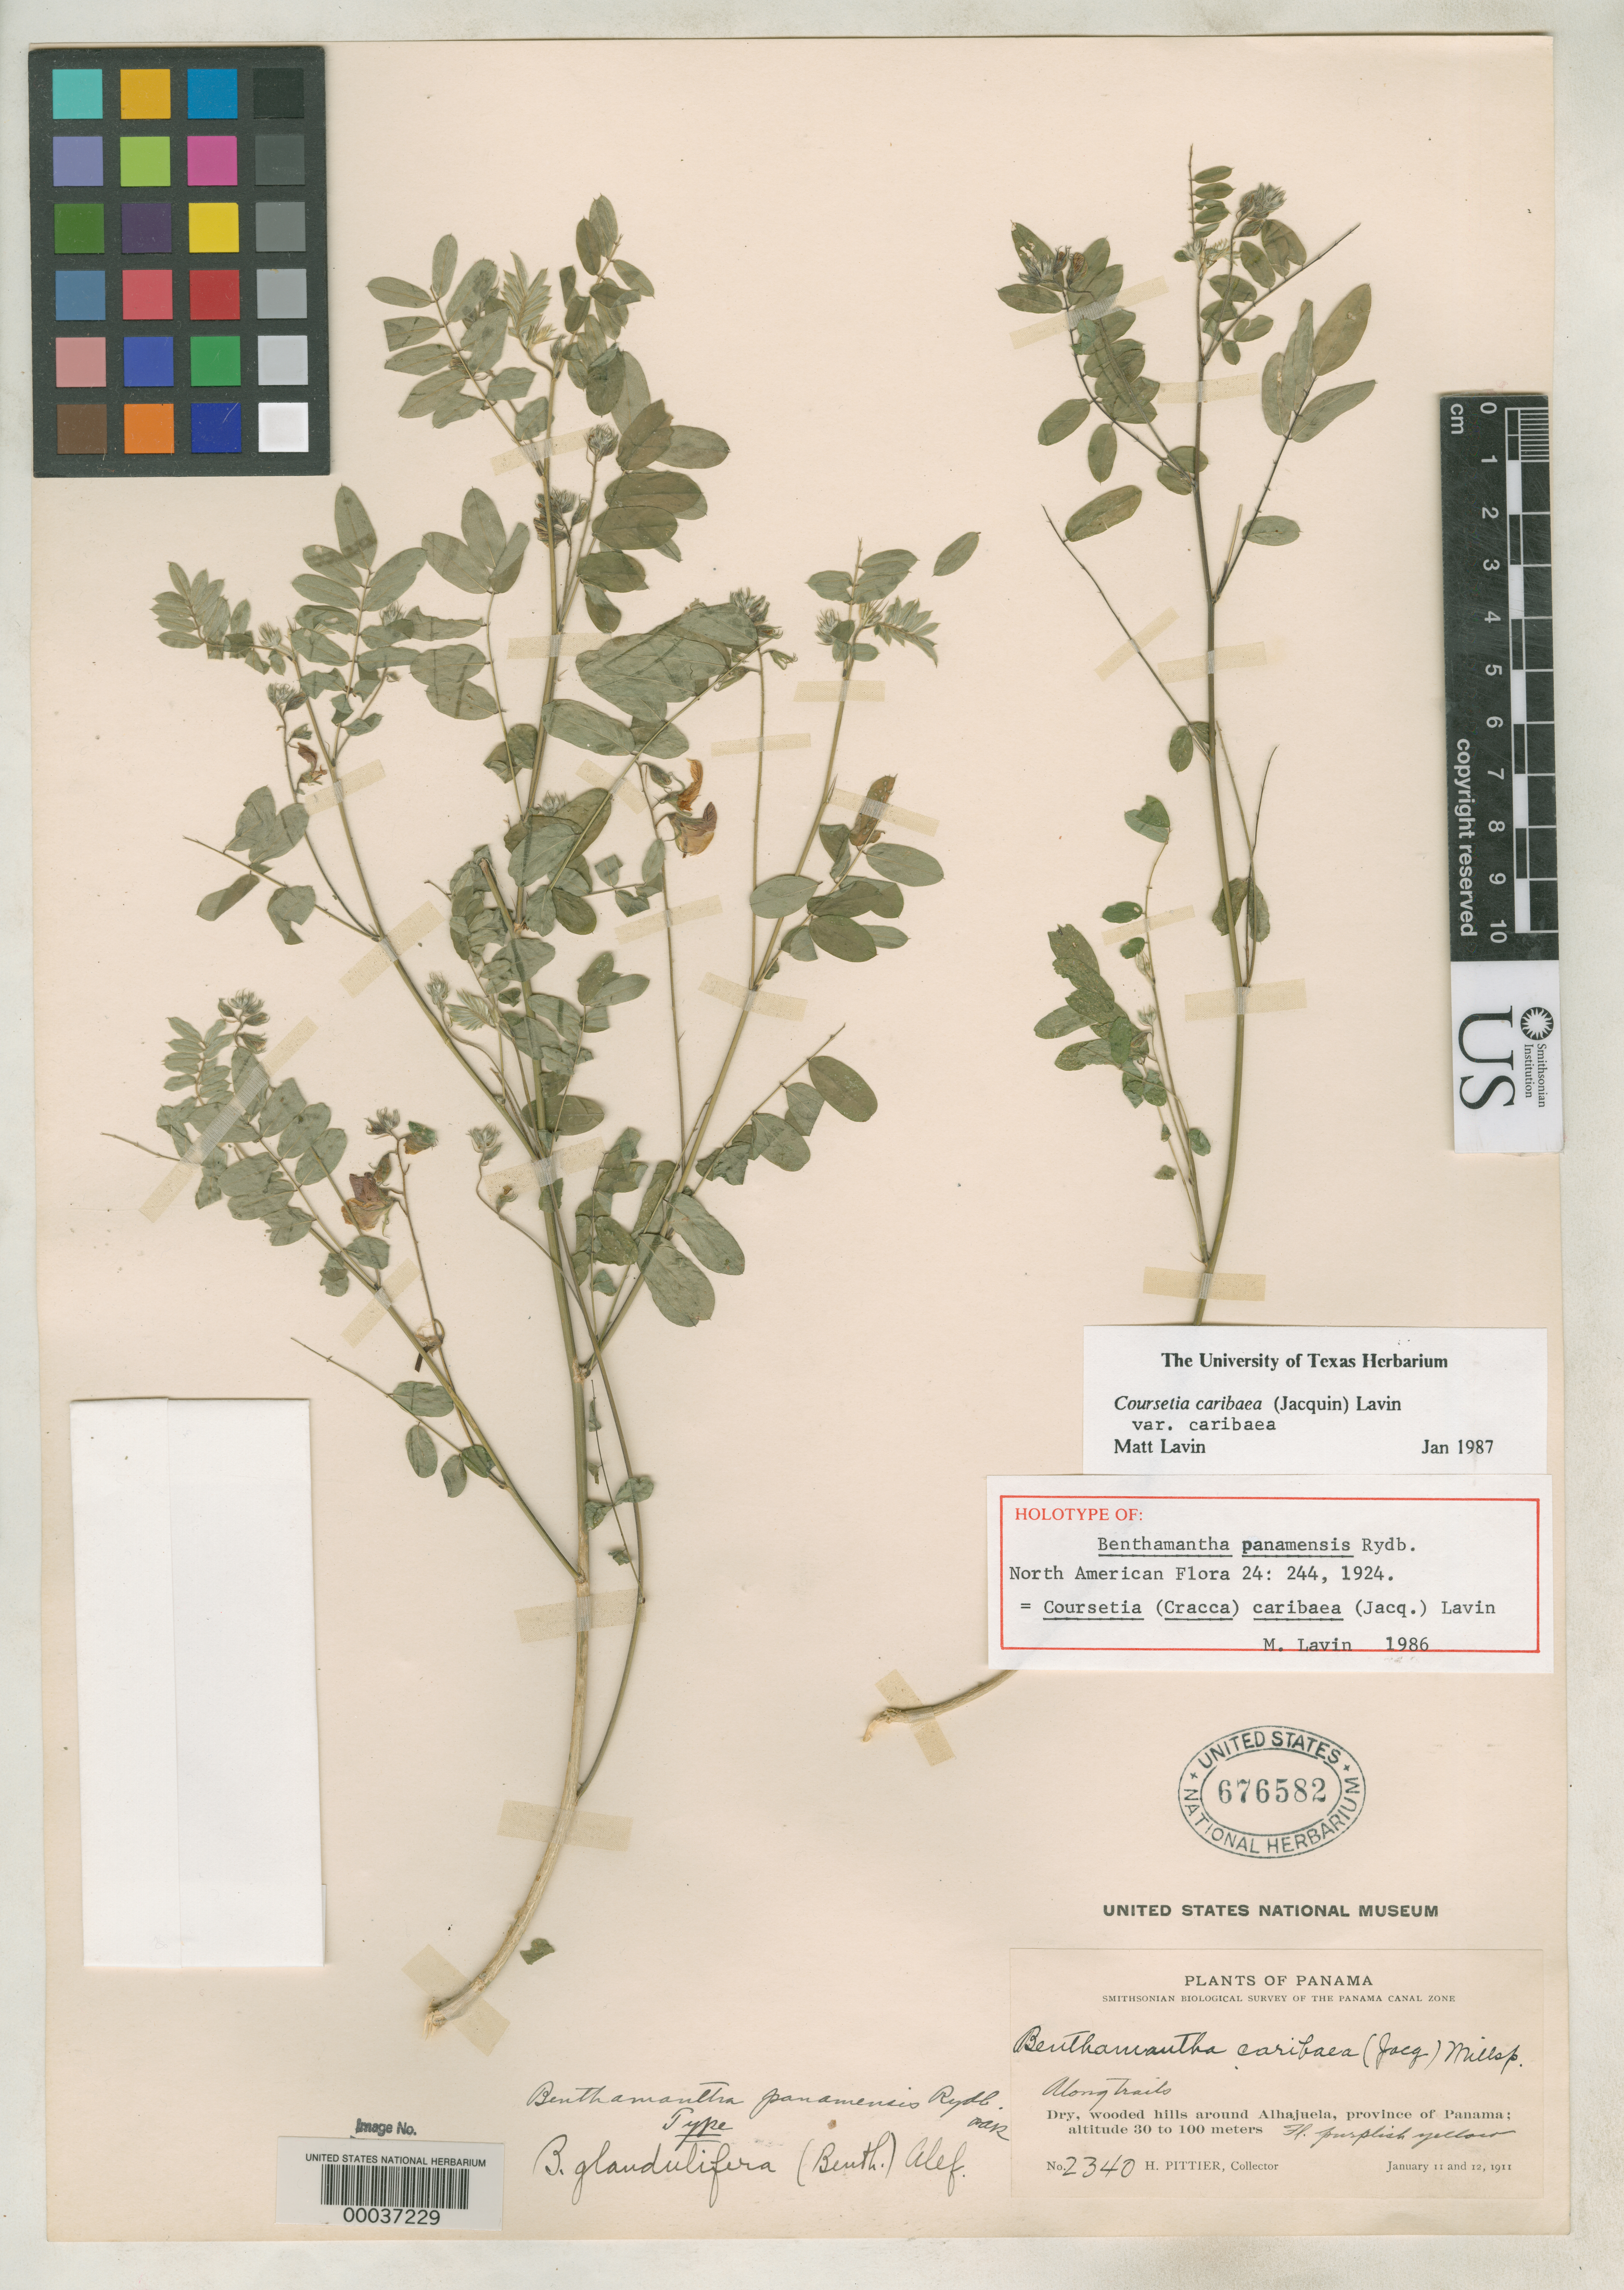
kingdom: Plantae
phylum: Tracheophyta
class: Magnoliopsida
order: Fabales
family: Fabaceae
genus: Benthamantha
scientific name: Benthamantha panamensis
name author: Rydb.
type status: Holotype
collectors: H. F. Pittier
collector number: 2340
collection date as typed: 11 Jan 1911 to 12 Jan 1911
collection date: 1911-01-11/1911-01-12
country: Panama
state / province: Panamá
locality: Hills around Alhajuela.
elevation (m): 30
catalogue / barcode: US 676582